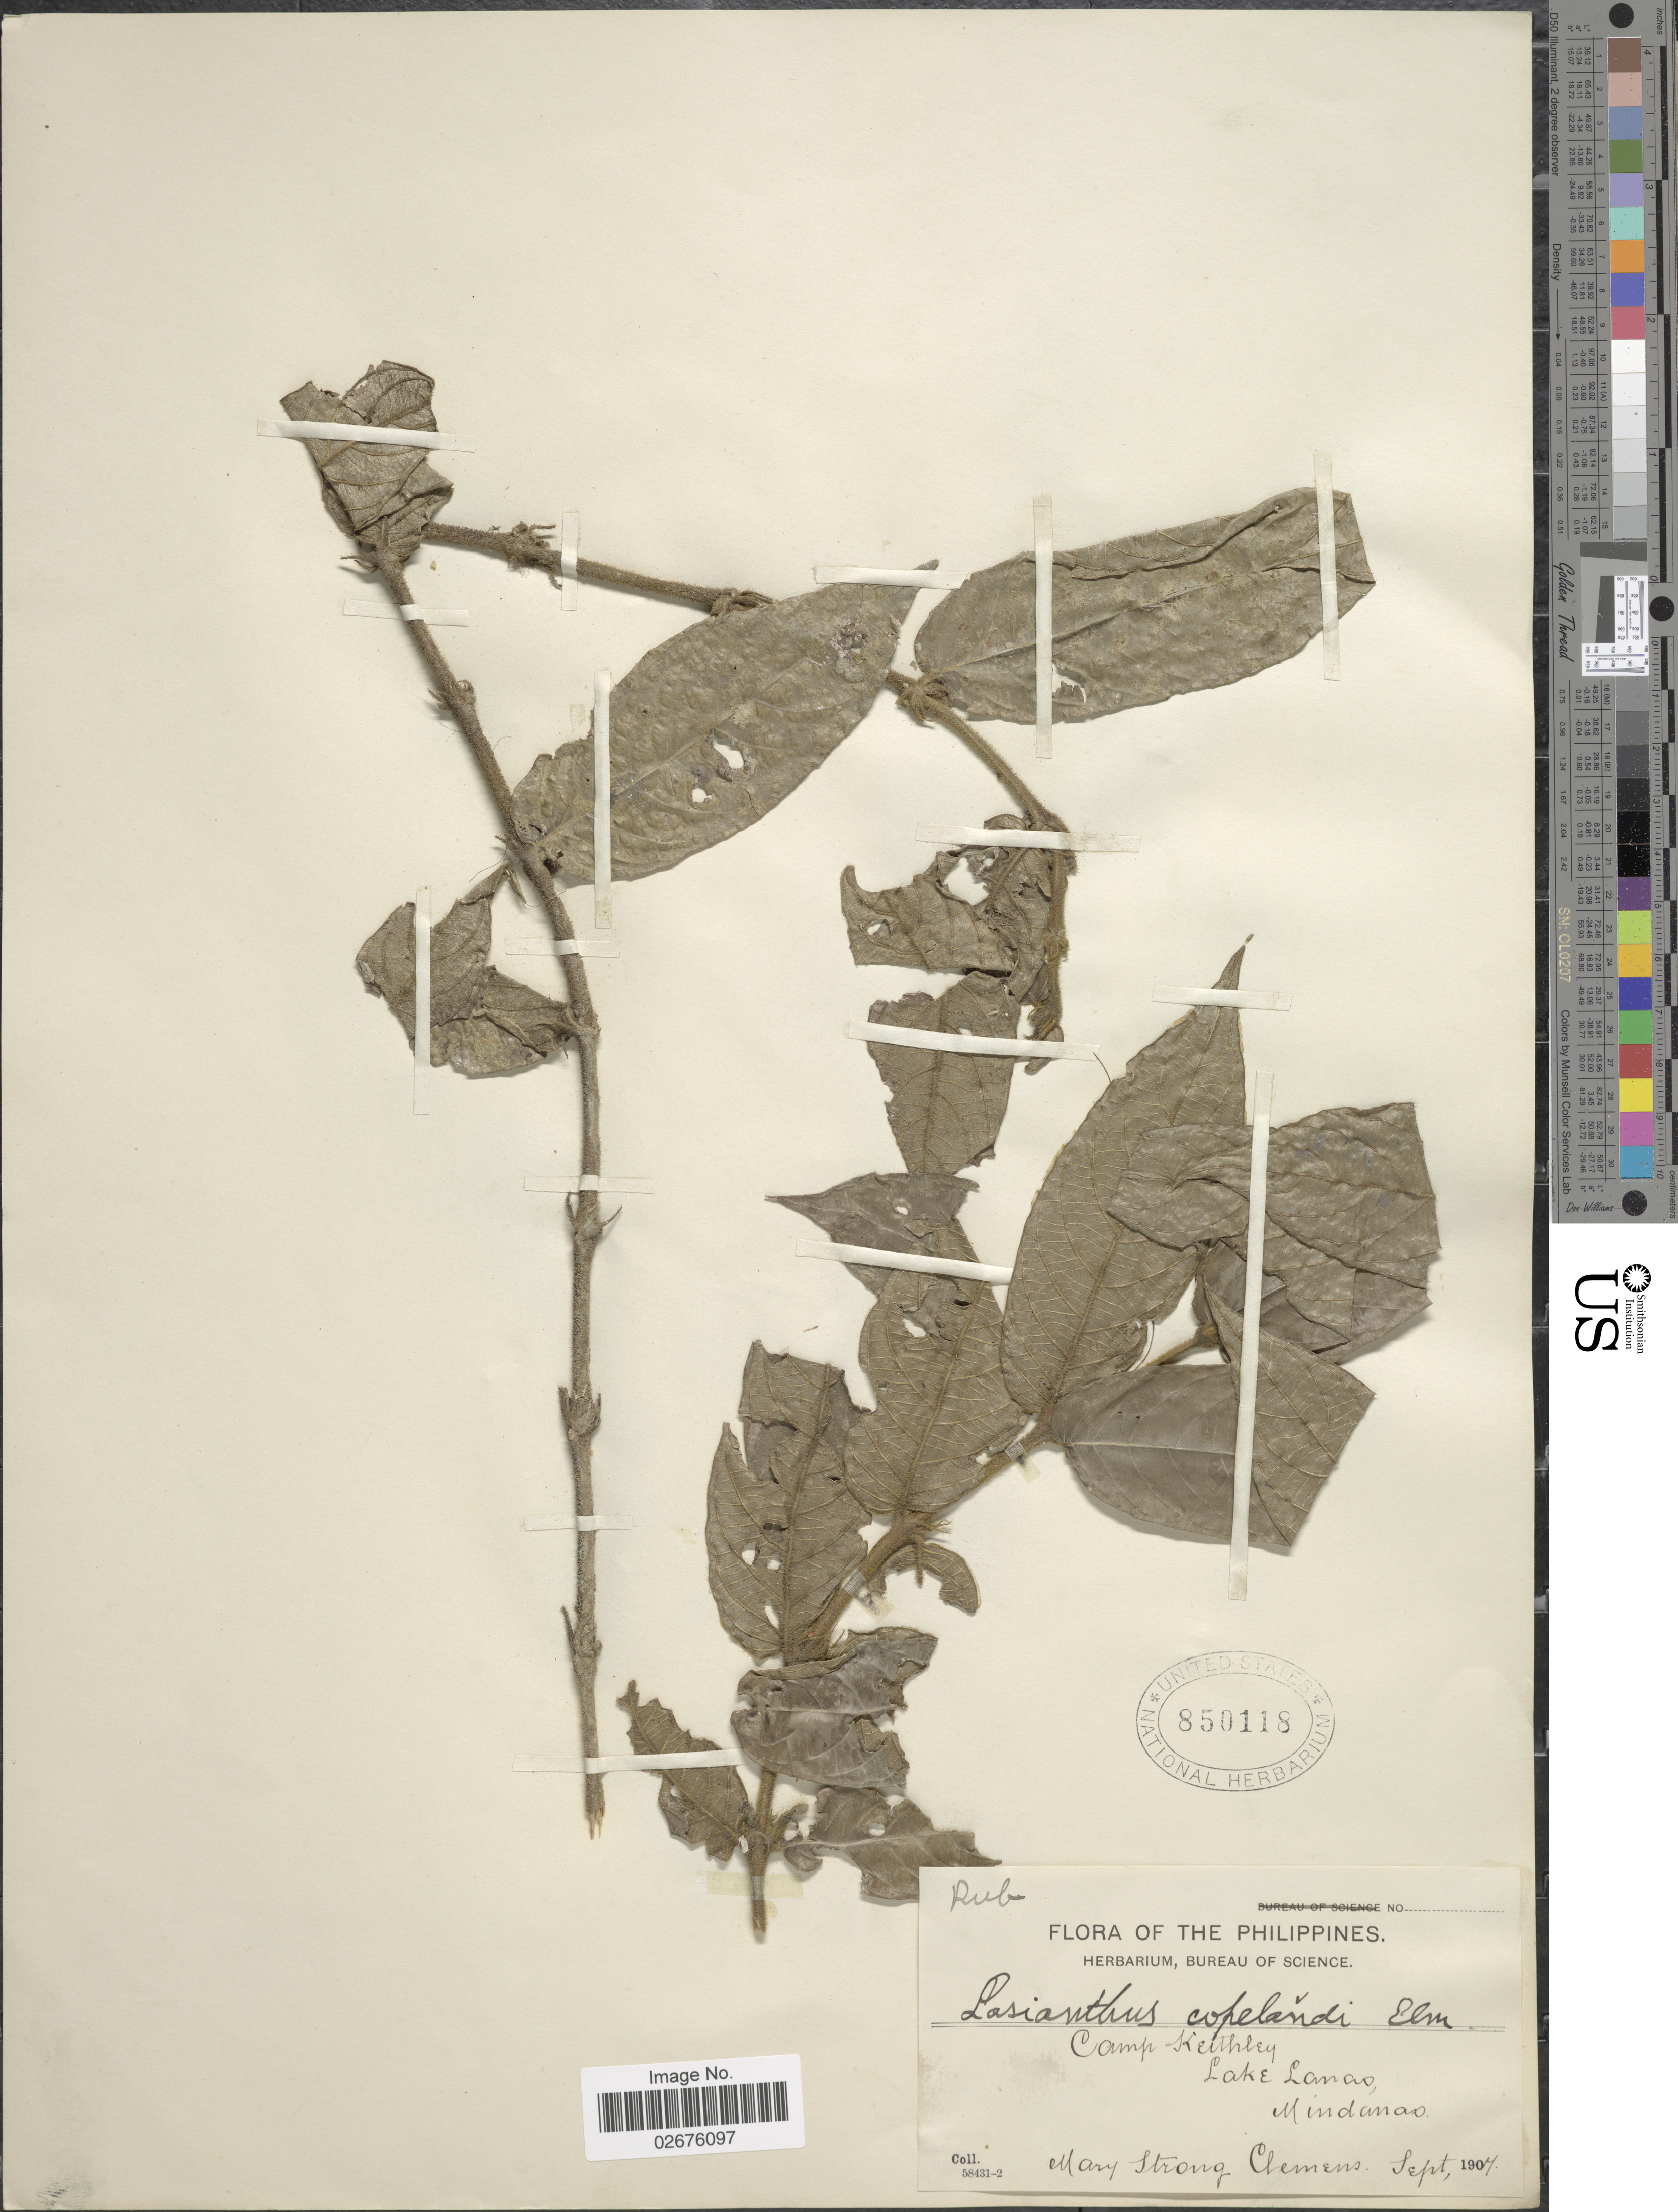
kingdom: Plantae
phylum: Tracheophyta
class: Magnoliopsida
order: Gentianales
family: Rubiaceae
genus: Lasianthus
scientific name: Lasianthus copelandii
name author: Elmer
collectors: M. S. Clemens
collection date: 1907-09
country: Philippines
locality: Camp Keithley, Lake Lanao, Mindanao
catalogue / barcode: US 850118